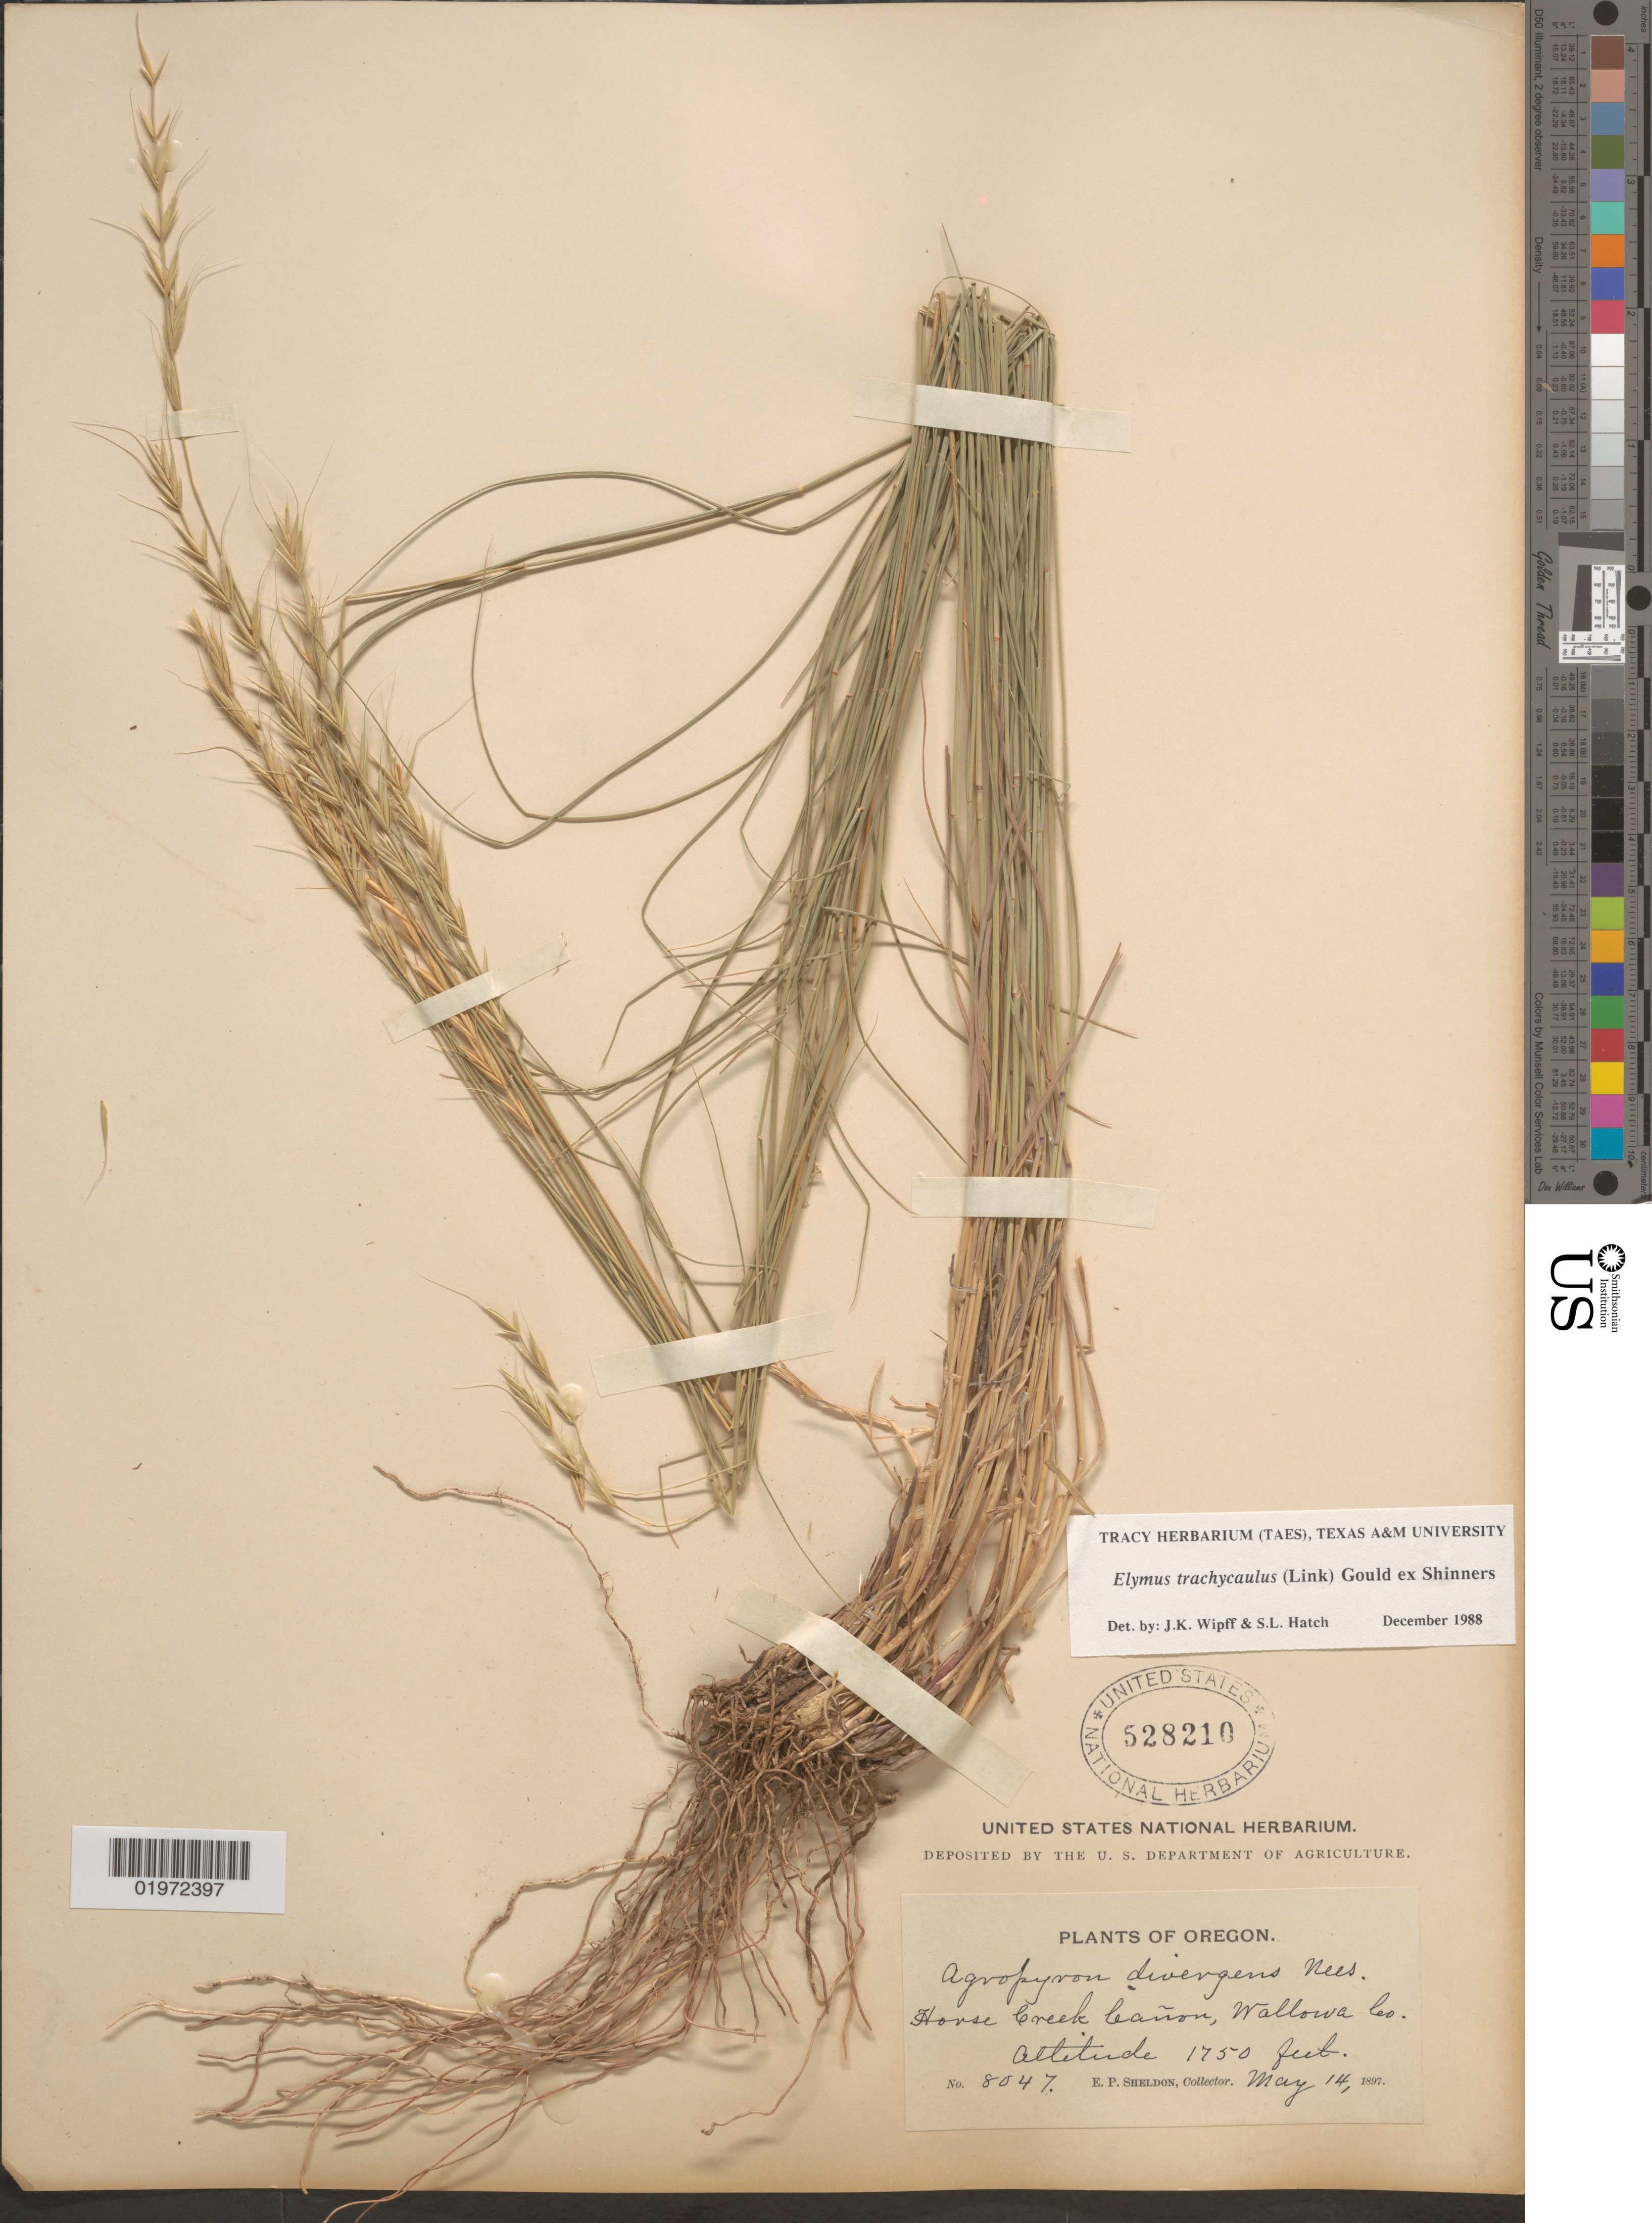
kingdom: Plantae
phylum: Tracheophyta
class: Liliopsida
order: Poales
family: Poaceae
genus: Elymus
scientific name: Elymus trachycaulus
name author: (Link) Gould ex Shinners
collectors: E. P. Sheldon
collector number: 8047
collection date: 1897-05-14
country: United States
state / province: Oregon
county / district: Wallowa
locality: Horse Creek Cañon, Wallowa Co.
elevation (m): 533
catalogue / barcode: US 528210